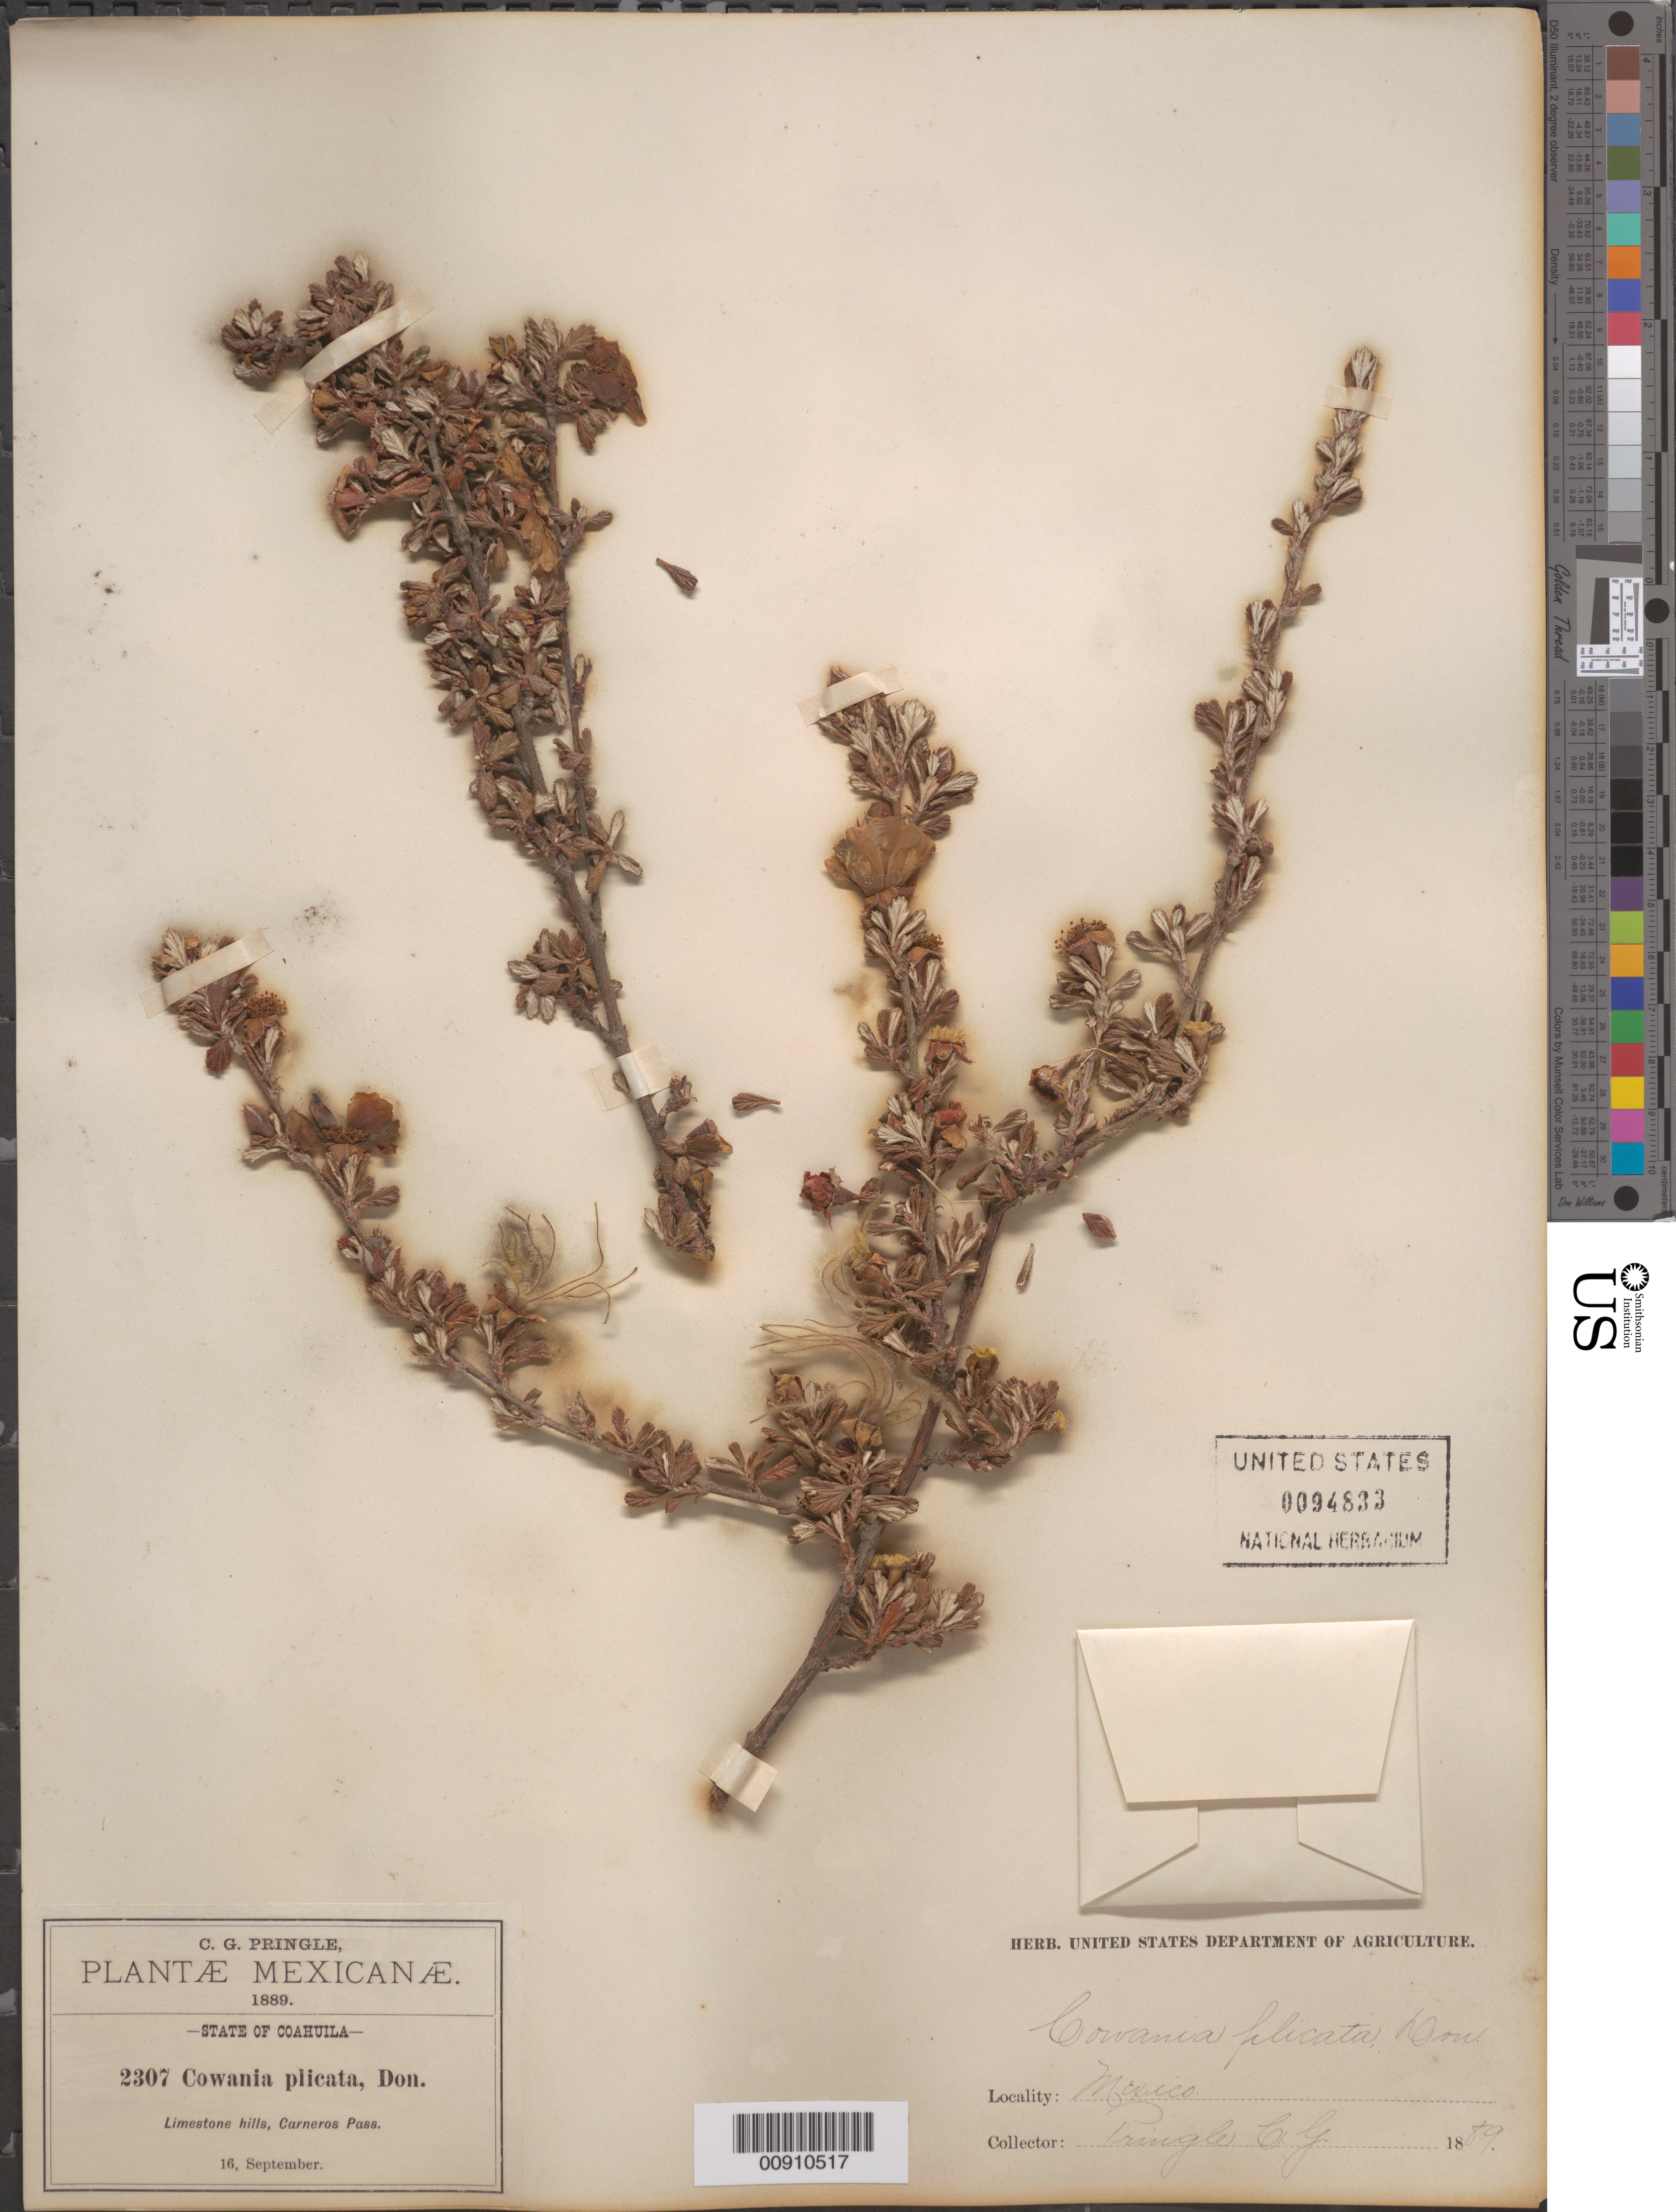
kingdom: Plantae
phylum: Tracheophyta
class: Magnoliopsida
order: Rosales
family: Rosaceae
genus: Purshia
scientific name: Purshia plicata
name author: (D. Don) Henrickson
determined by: Strong, Mark T., (BOT), Smithsonian Institution - National Museum of Natural History (UNITED STATES)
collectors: C. G. Pringle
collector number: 2307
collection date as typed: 16 Sep 1889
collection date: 1889-09-16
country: Mexico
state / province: Coahuila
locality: Carneros Pass. State of Coahuila.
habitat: Limestone hills.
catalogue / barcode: US 94833